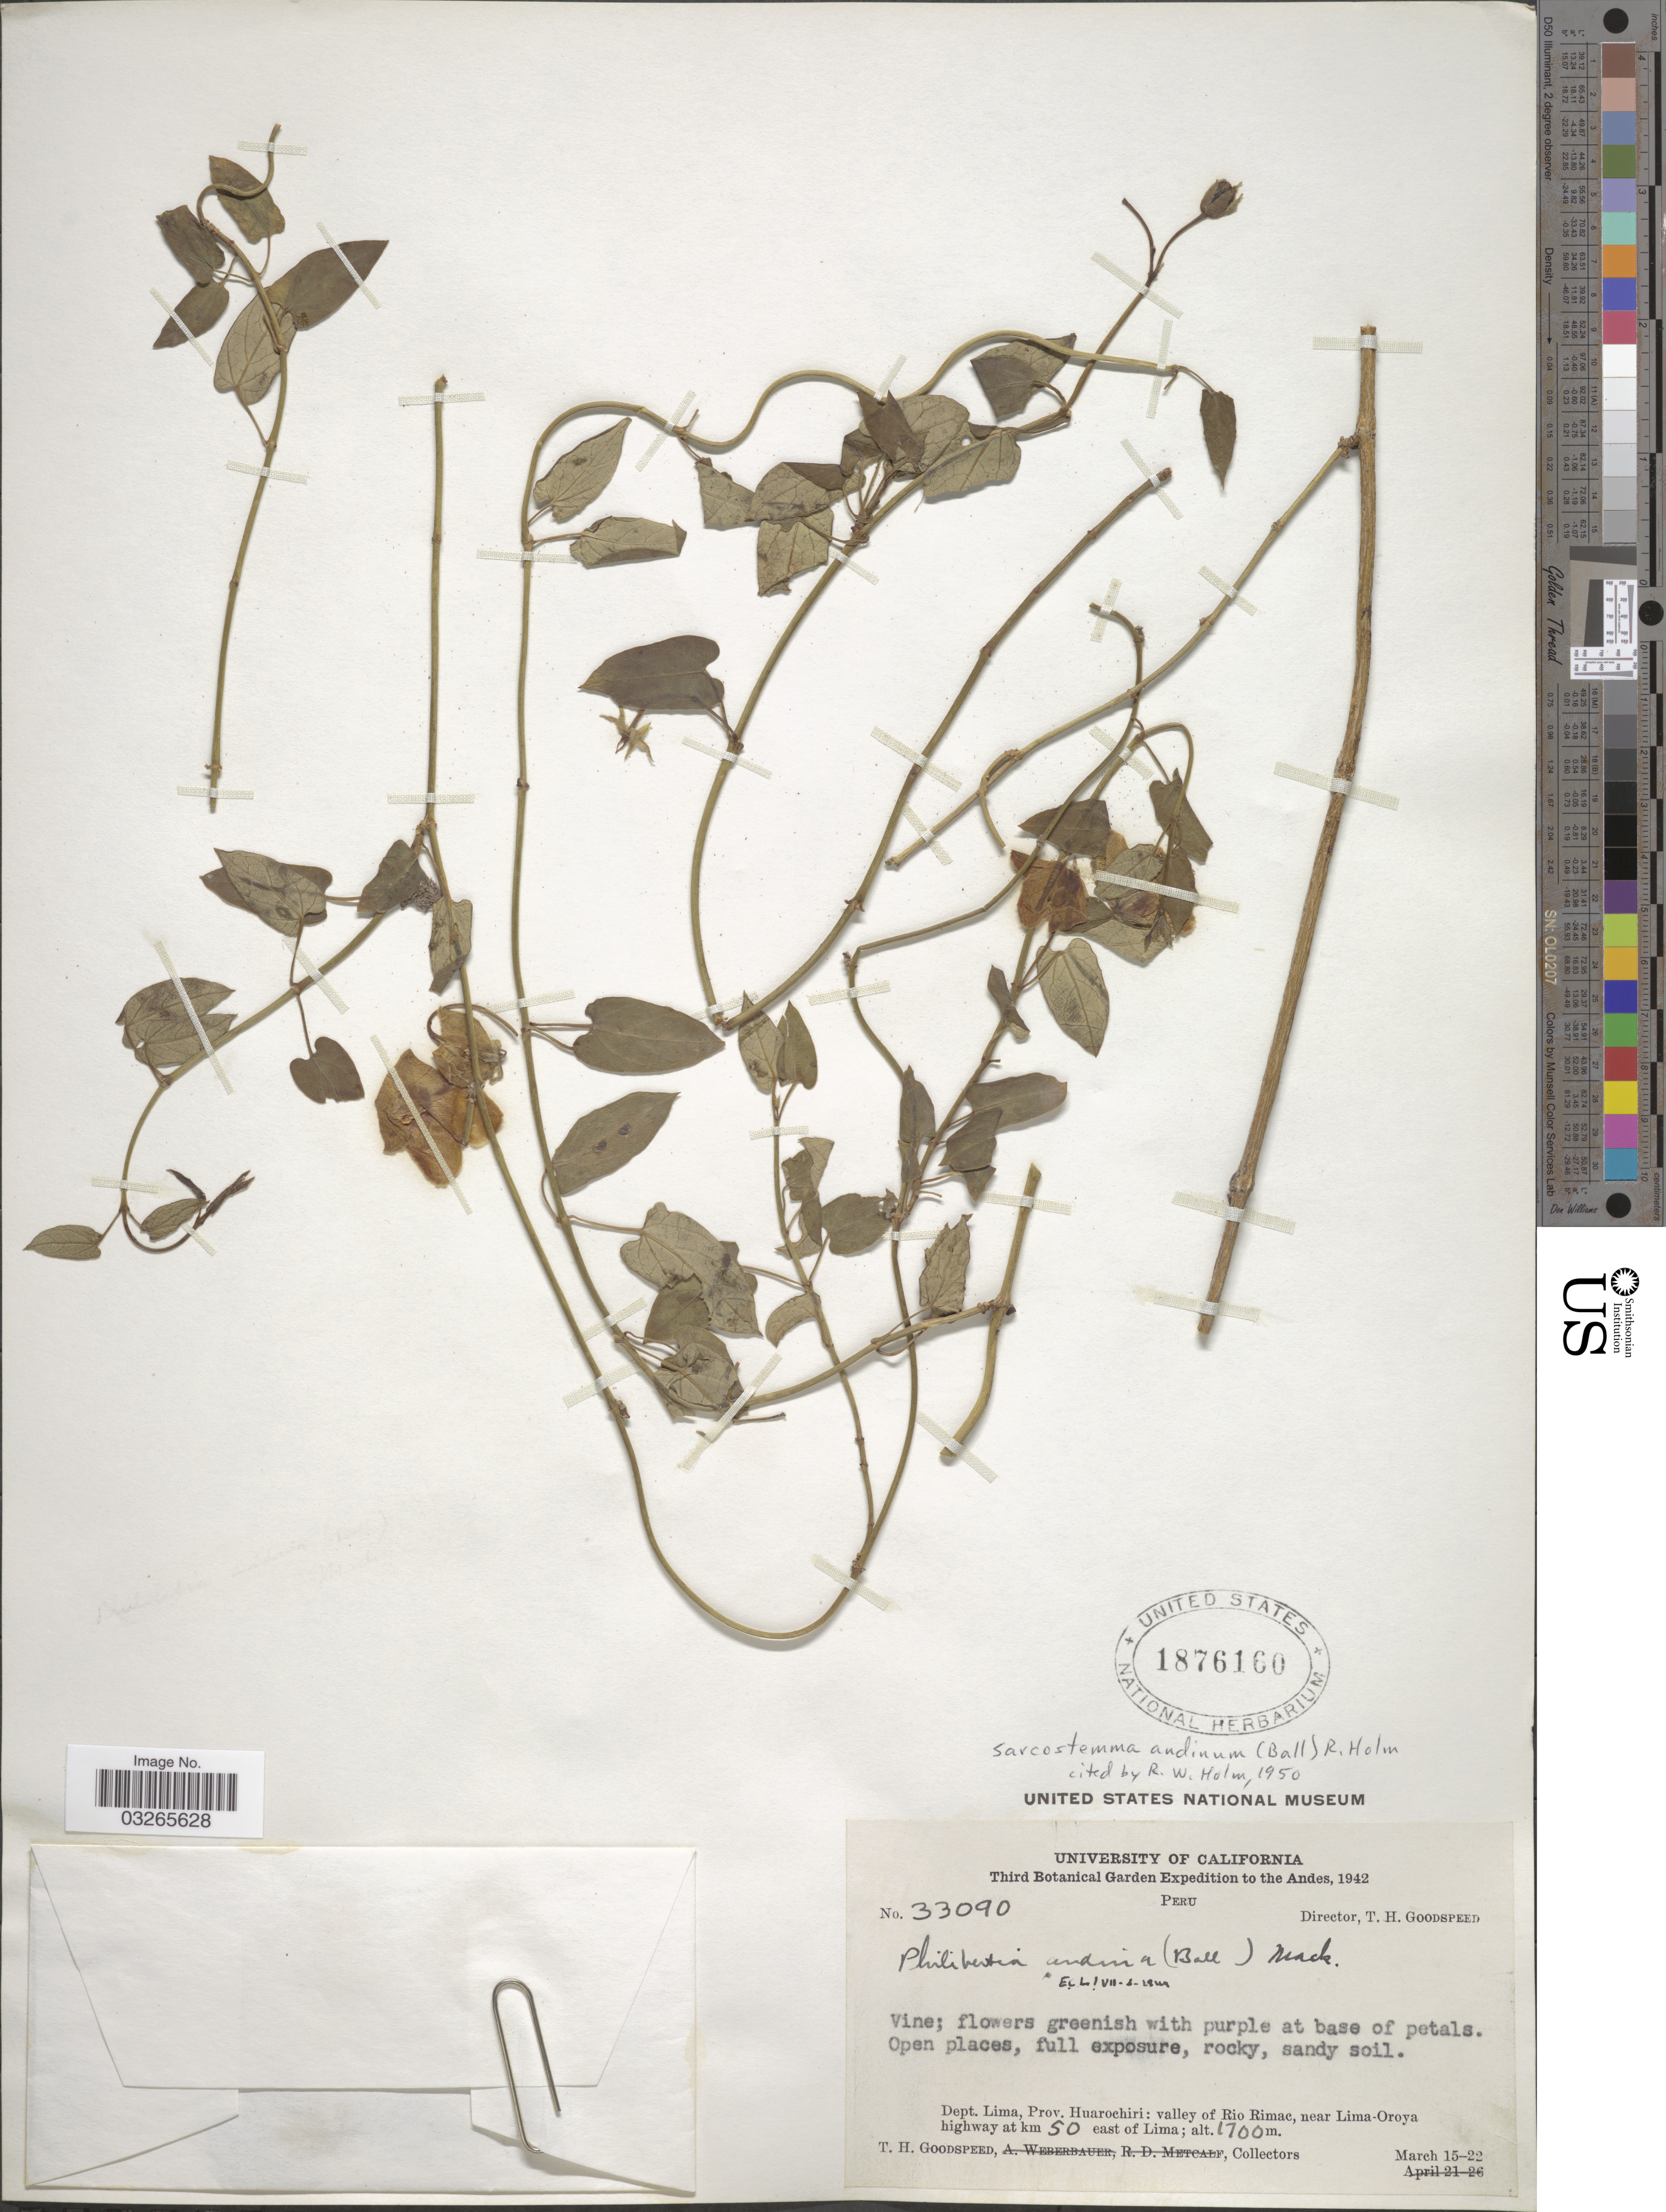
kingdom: Plantae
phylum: Tracheophyta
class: Magnoliopsida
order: Gentianales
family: Apocynaceae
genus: Sarcostemma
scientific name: Sarcostemma andinum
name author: (Ball) R.W. Holm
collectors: T. Goodspeed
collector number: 33090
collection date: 1942-03-15/1942-03-22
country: Peru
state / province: Lima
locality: The Andes, Dept. Lima, Prov. Huarochiri: valley of Rio Rimac, near Lima-Oroya highway at km 50 east of Lima.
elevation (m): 1700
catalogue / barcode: US 1876160